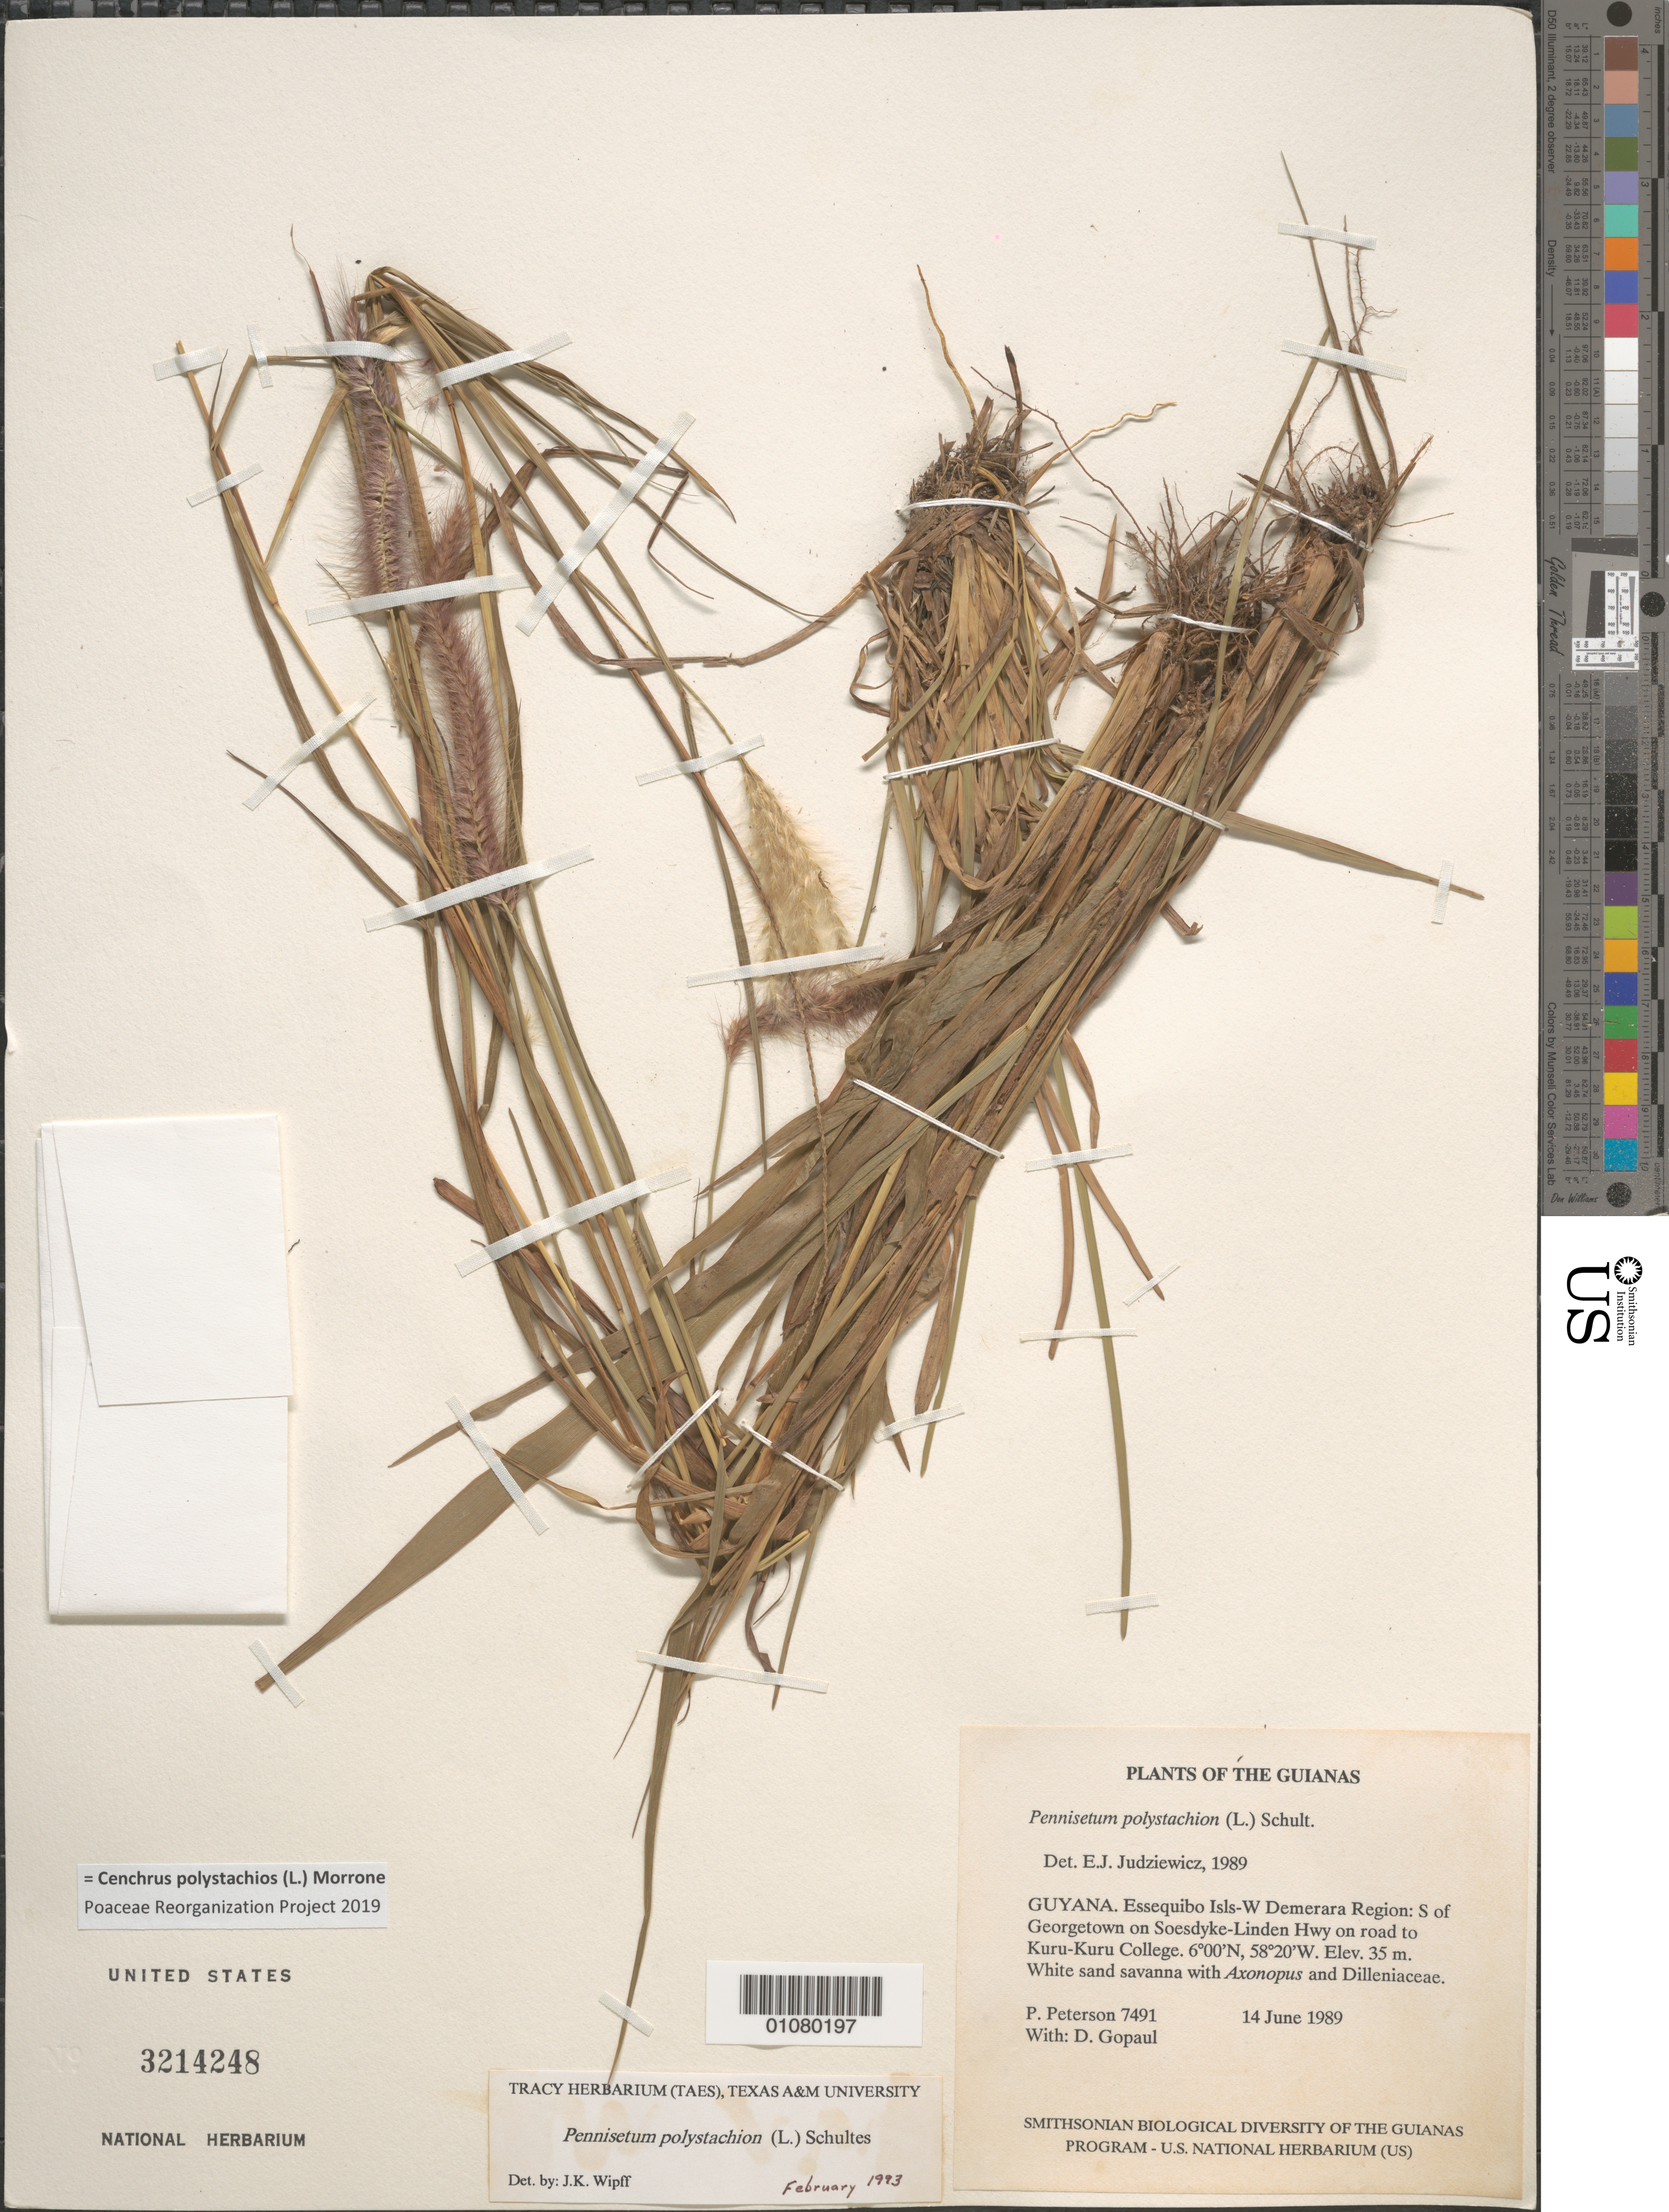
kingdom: Plantae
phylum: Tracheophyta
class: Liliopsida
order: Poales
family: Poaceae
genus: Cenchrus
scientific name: Cenchrus polystachios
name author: (L.) Morrone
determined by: Poaceae Reorganization Project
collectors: P. M. Peterson & D. Gopaul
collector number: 07491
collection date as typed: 14 Jun 1989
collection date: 1989-06-14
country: Guyana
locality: West Demerara District, south of Georgetown off Soesdyke-Linden Highway on road to Kuru.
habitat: White sand savanna with Axonopus and Dilleniaceae.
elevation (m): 35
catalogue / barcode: US 3214248